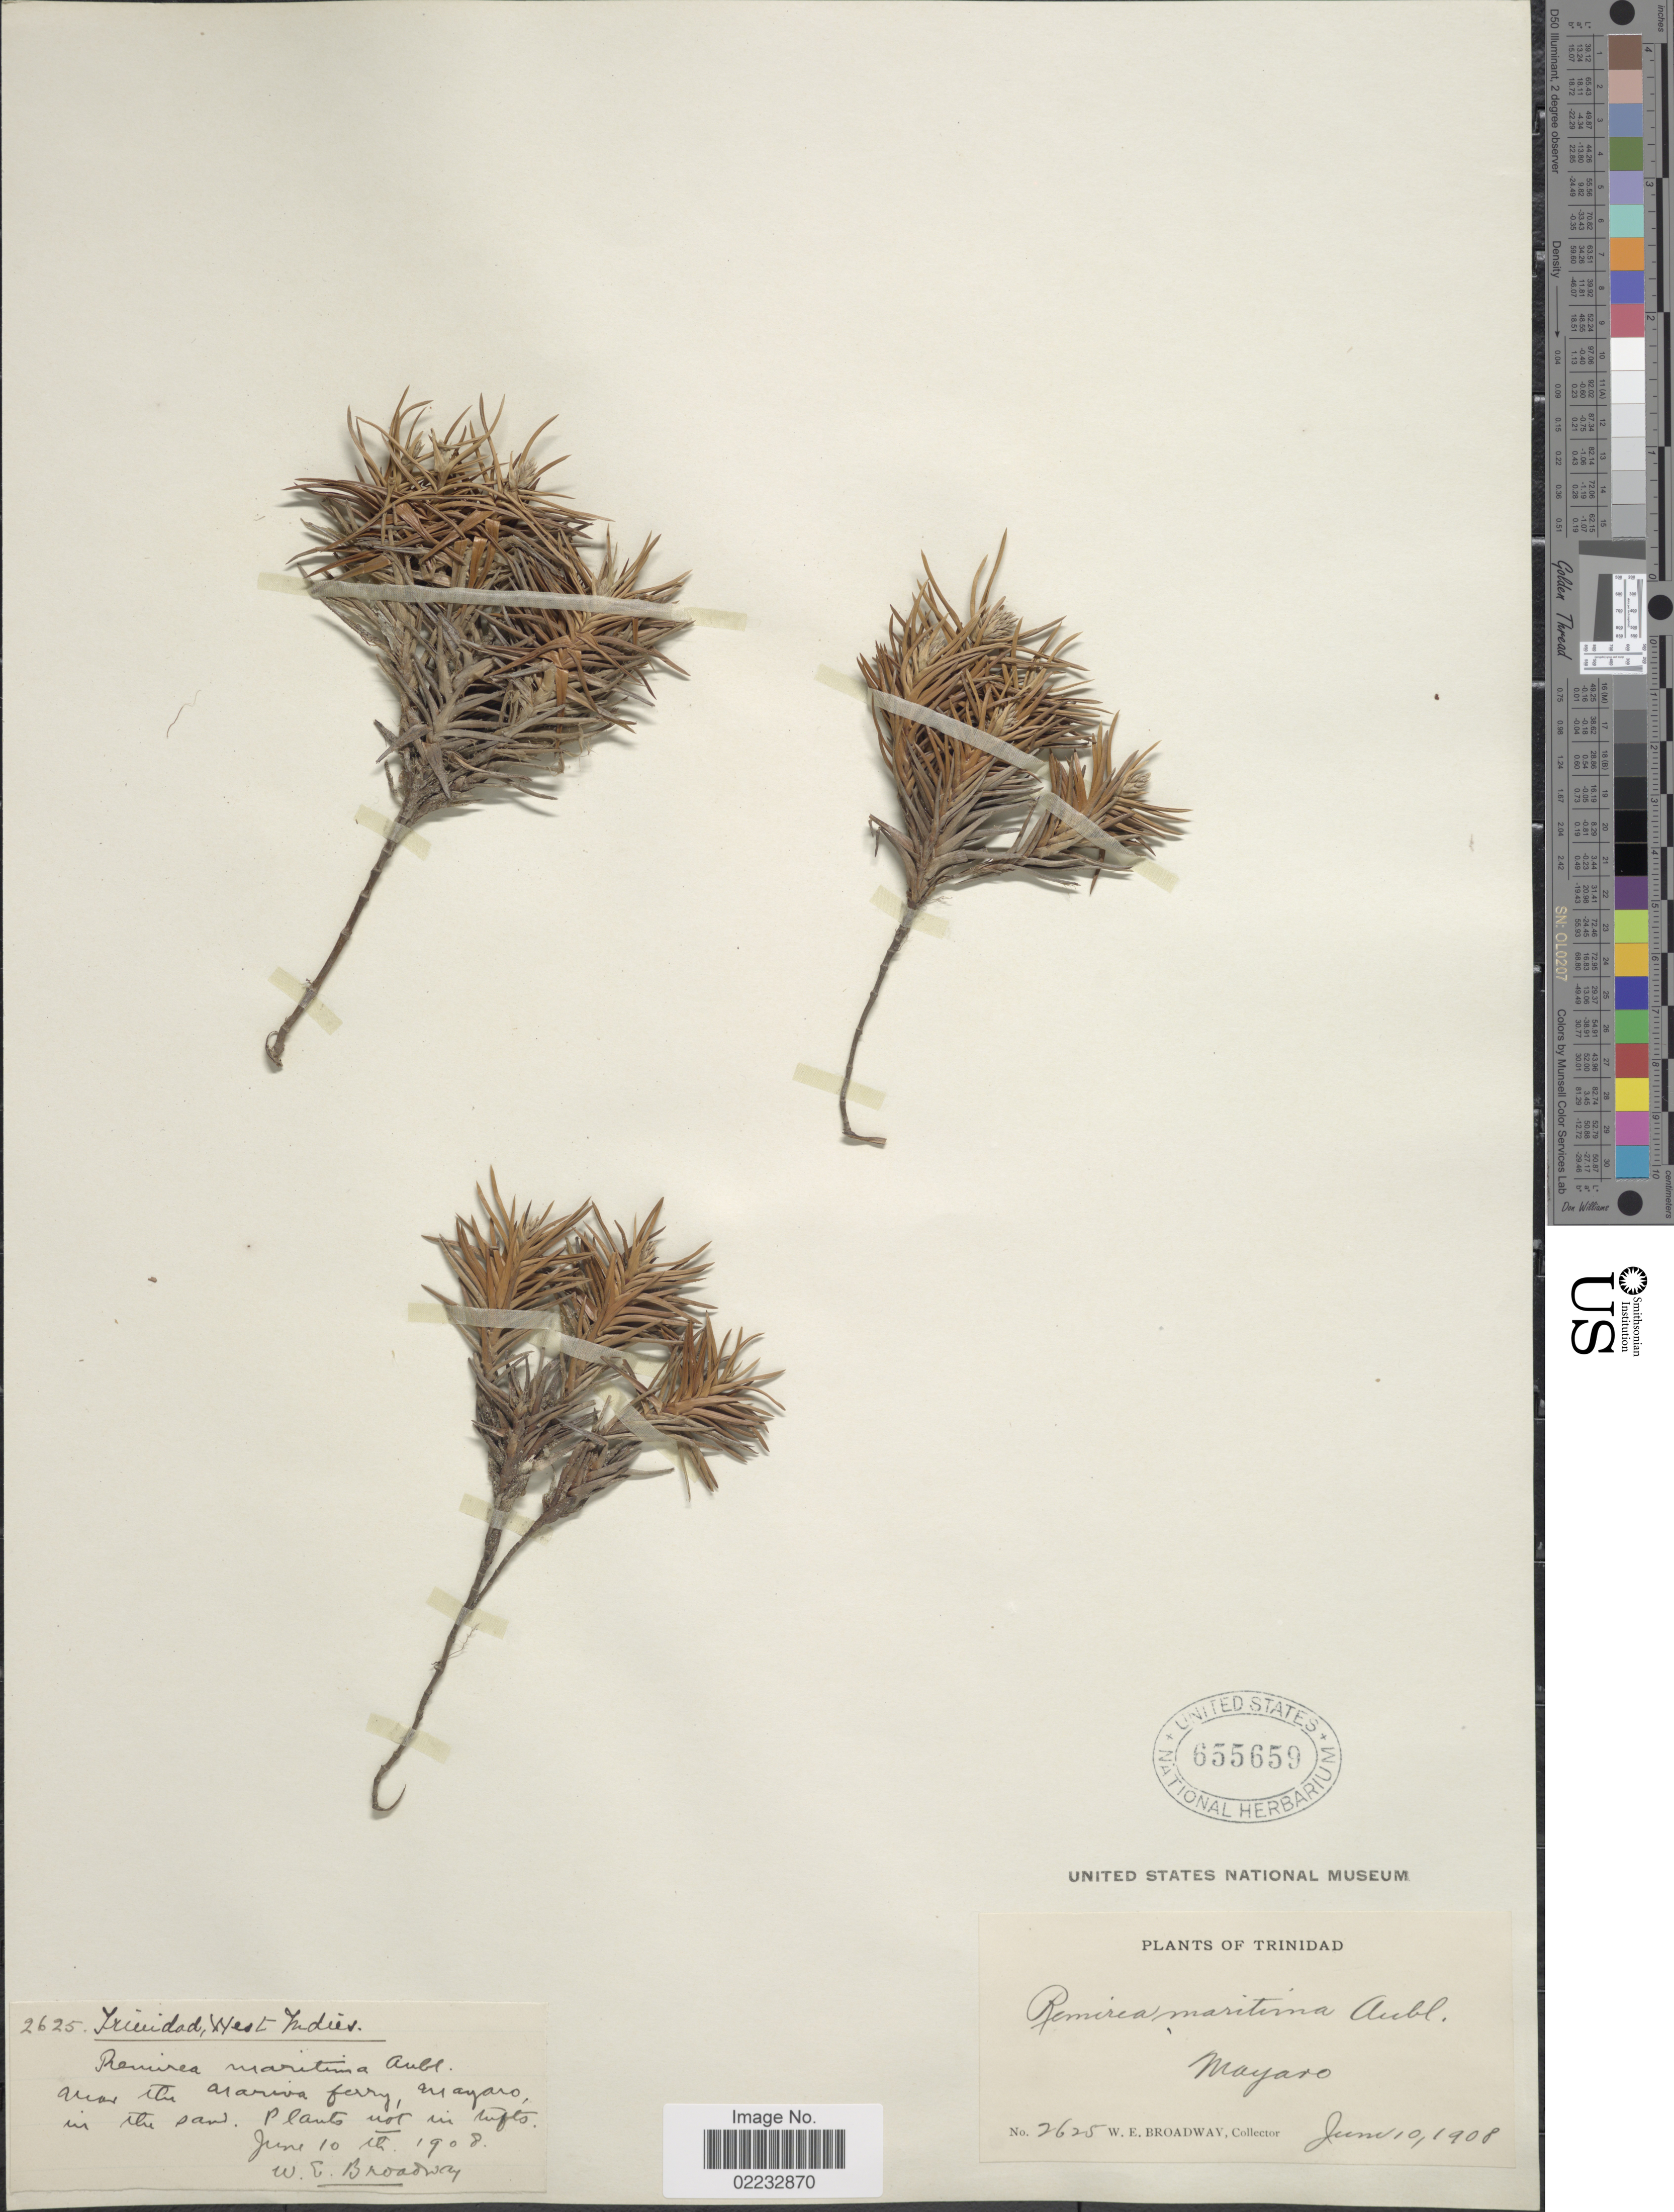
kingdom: Plantae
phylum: Tracheophyta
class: Liliopsida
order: Poales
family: Cyperaceae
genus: Cyperus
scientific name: Cyperus pedunculatus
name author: (R. Br.) J. Kern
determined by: Strong, M. T., (US), Smithsonian Institution - National Museum of Natural History (UNITED STATES)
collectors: W. E. Broadway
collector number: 2625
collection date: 1908-06-10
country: Trinidad and Tobago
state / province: Trinidad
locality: Mayaro, near the marina ferry, Mayaro, in the sand.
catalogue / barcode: US 55659